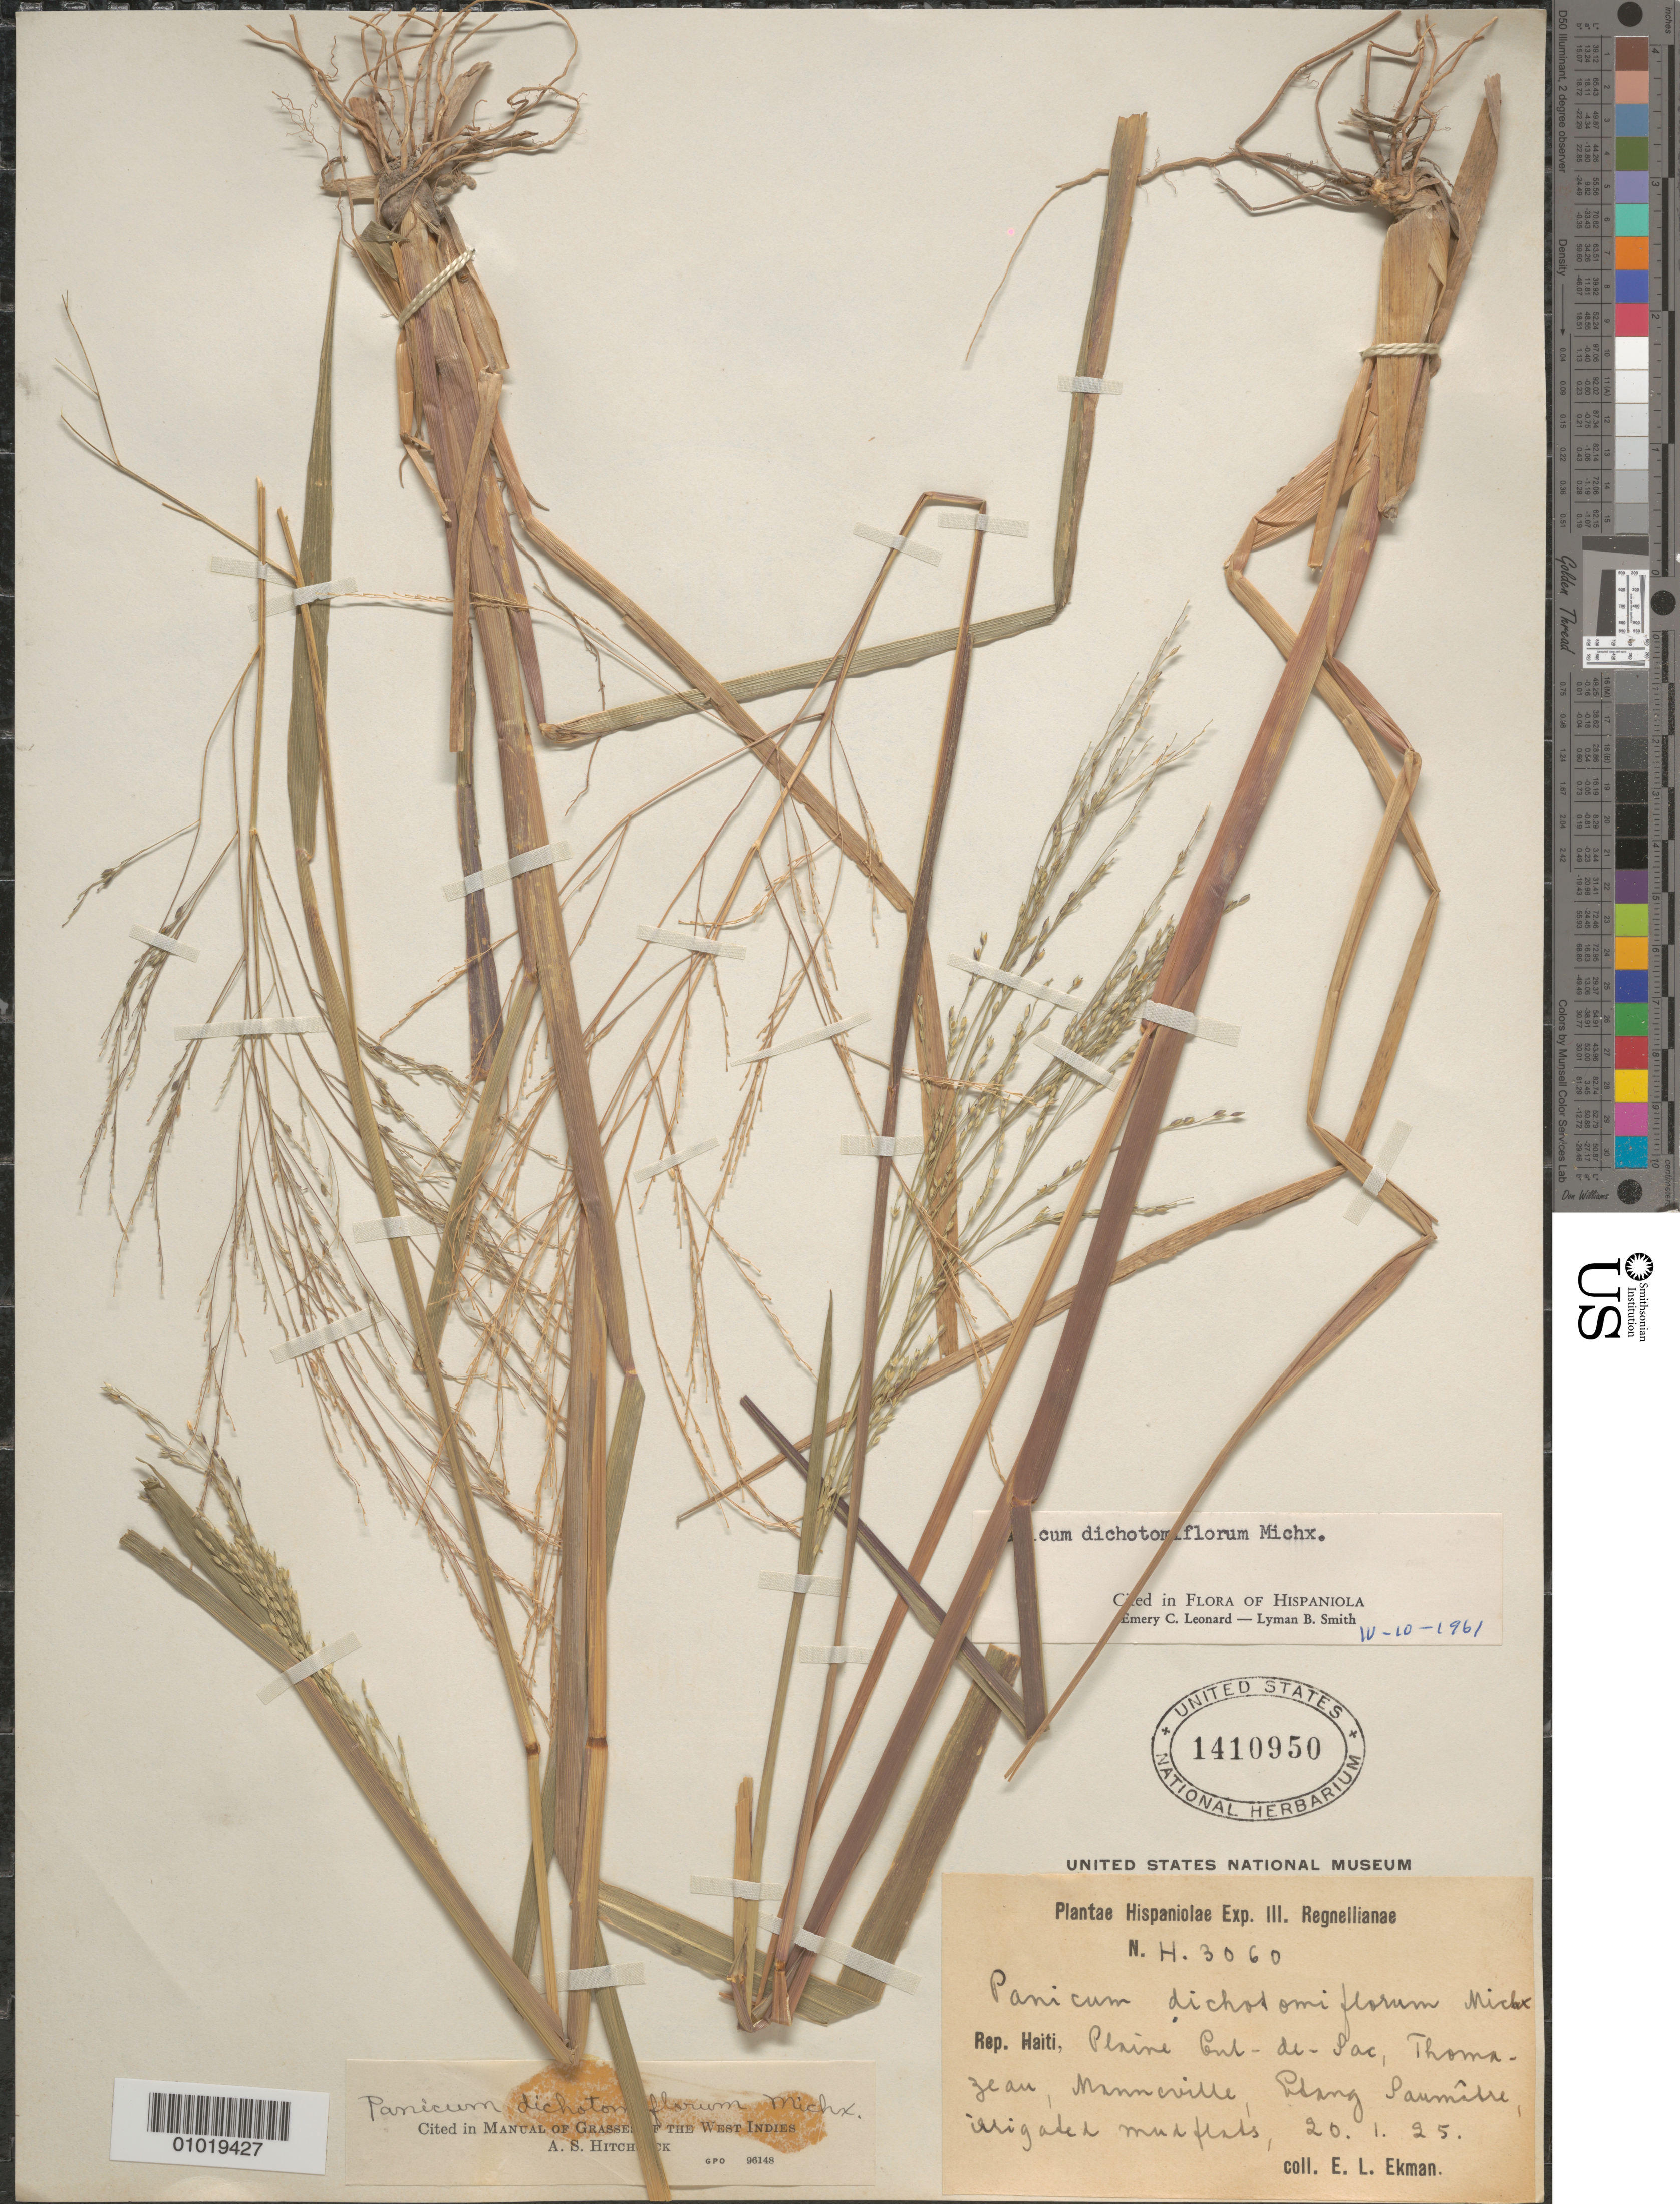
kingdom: Plantae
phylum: Tracheophyta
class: Liliopsida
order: Poales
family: Poaceae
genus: Panicum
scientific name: Panicum dichotomiflorum subsp. dichotomiflorum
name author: Michx.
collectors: E. L. Ekman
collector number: H 3060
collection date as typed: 20 Jan 1925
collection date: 1925-01-20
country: Haiti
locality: Plaine Cul-de-Sac, Thomazeau, Manneville, Etang Saumatre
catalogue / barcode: US 1410950